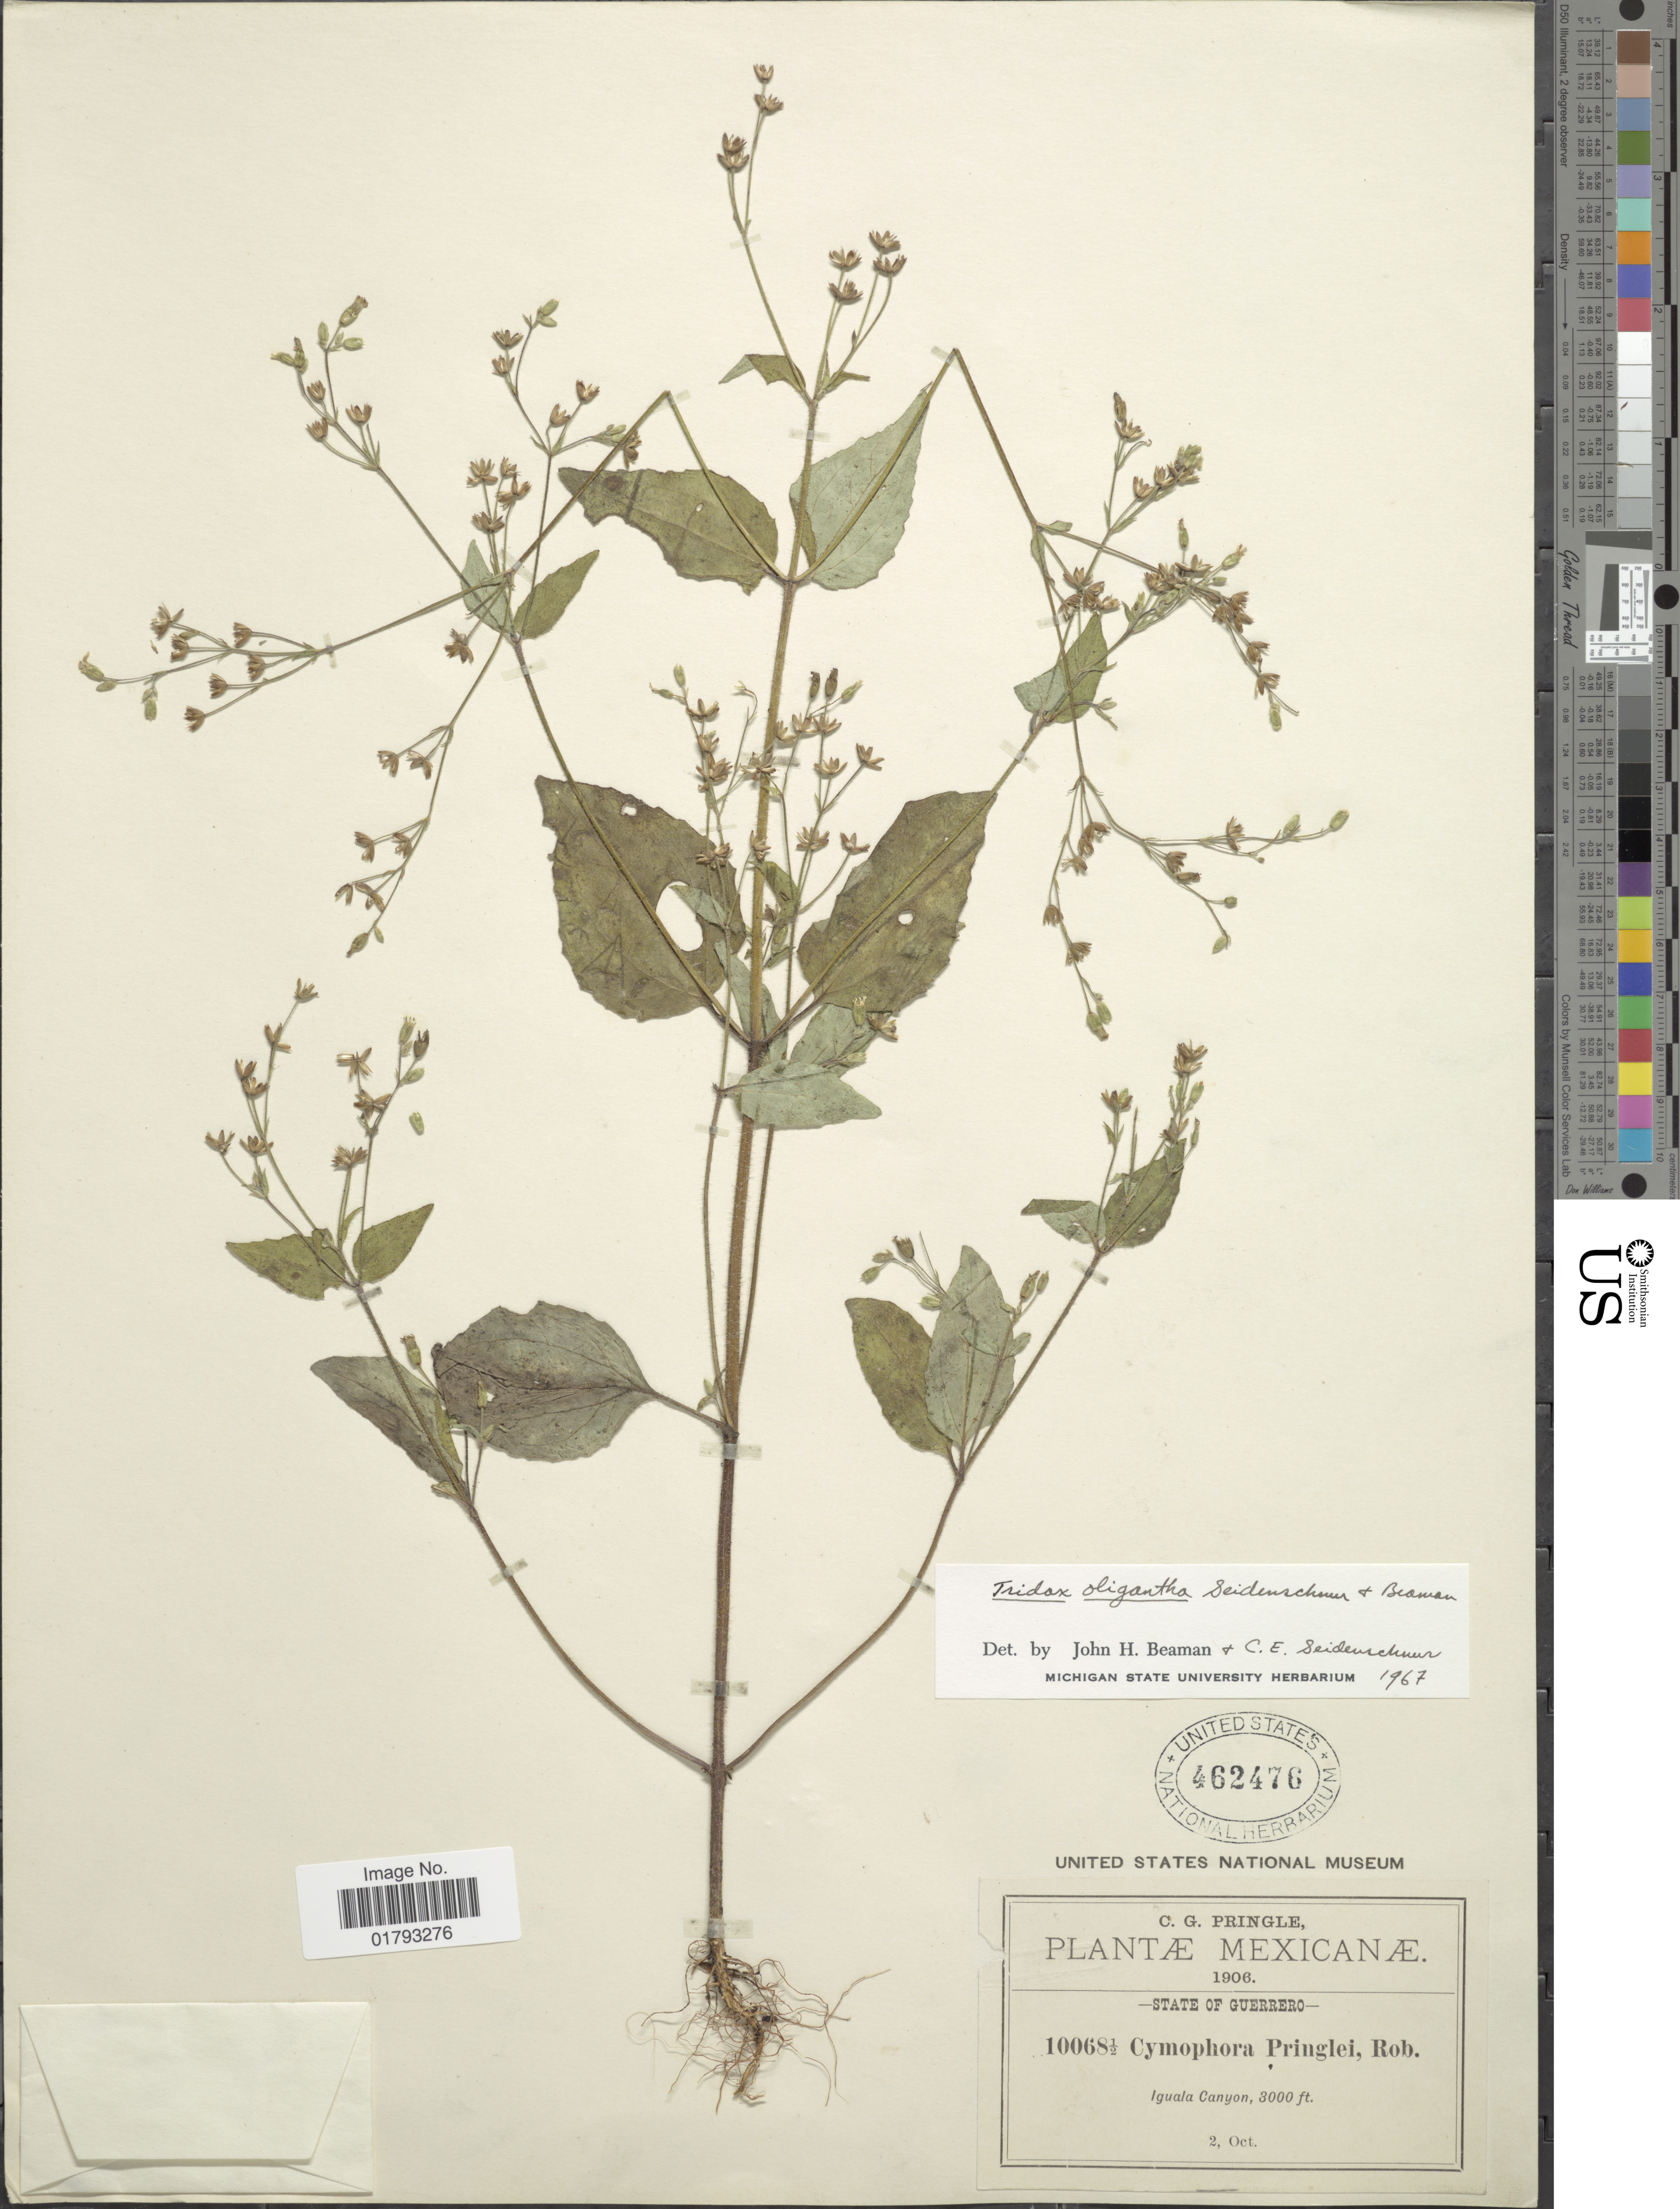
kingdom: Plantae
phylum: Tracheophyta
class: Magnoliopsida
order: Asterales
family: Asteraceae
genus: Tridax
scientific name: Tridax oligantha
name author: C.E. Anderson & Beaman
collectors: C. G. Pringle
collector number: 10068½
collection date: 1906-10-02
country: Mexico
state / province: Guerrero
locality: Iguala Canyon.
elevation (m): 914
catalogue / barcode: US 462476